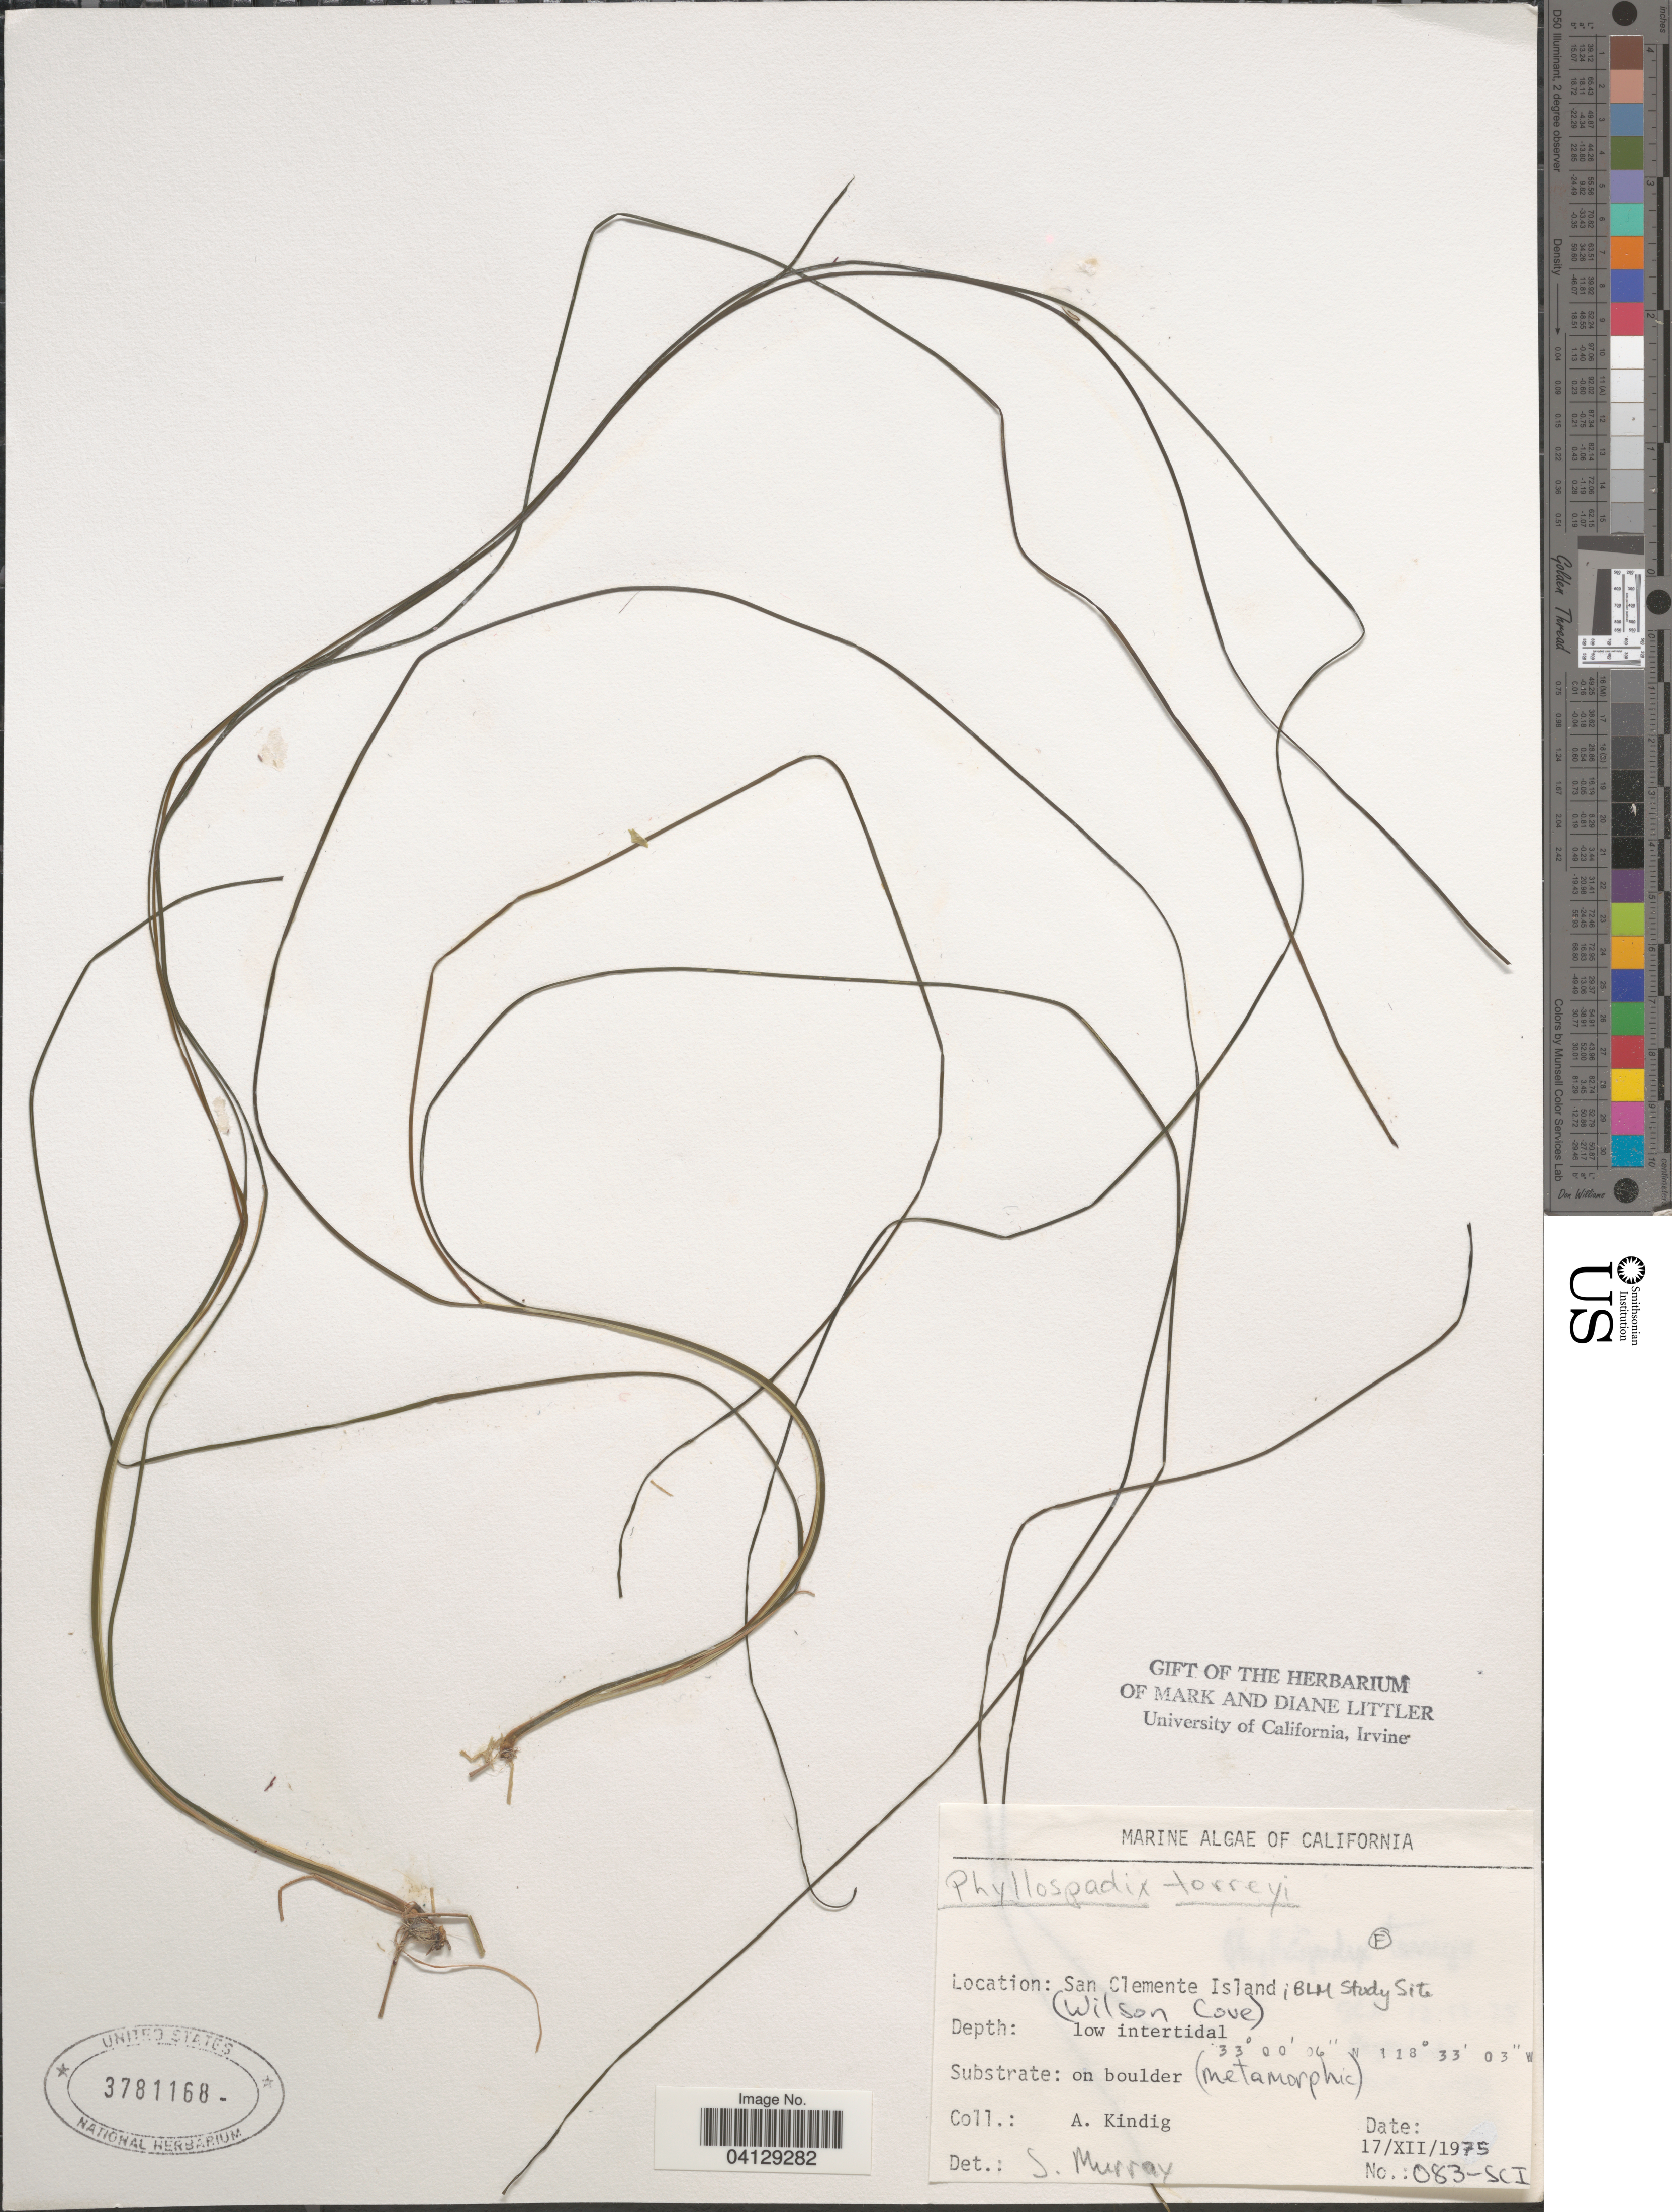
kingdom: Plantae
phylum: Tracheophyta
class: Liliopsida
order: Alismatales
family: Zosteraceae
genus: Phyllospadix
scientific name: Phyllospadix torreyi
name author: S. Watson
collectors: A. Kindig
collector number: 083-SCI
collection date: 1975-12-17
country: United States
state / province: California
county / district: Los Angeles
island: San Clemente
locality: San Clemente Island; BLM Study Site. (Wilson Cove).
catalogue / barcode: US 3781168